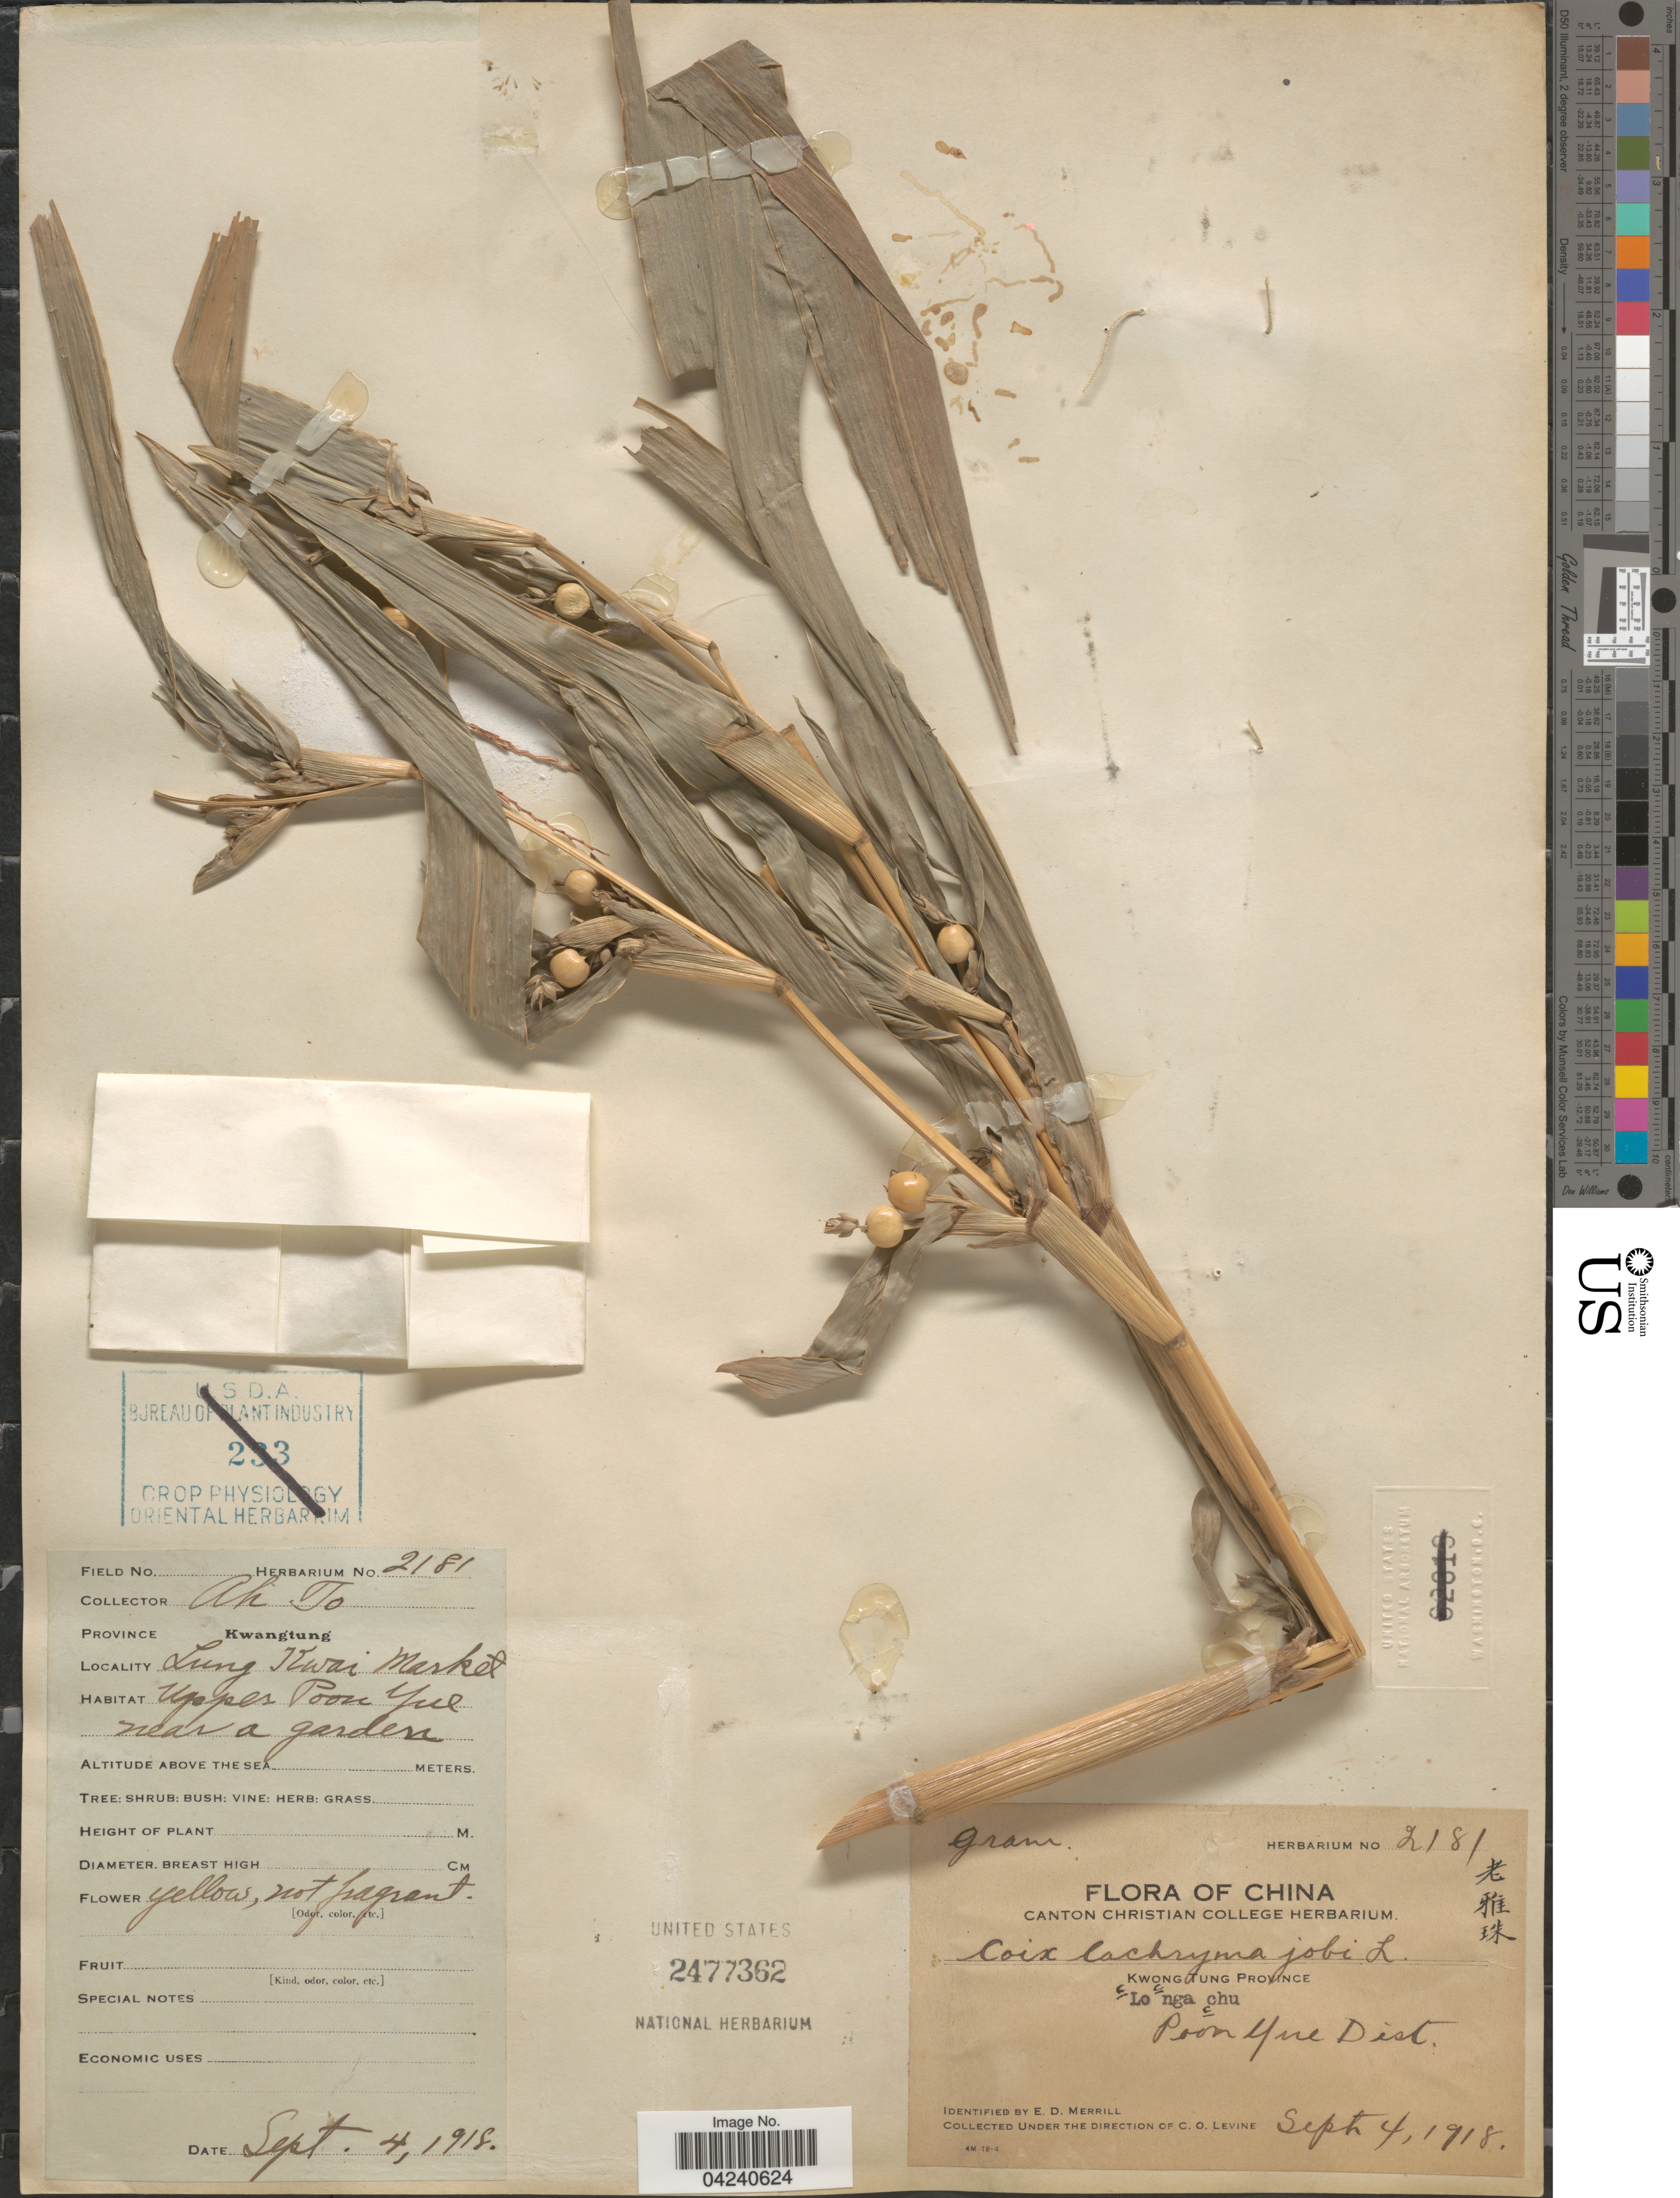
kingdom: Plantae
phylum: Tracheophyta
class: Liliopsida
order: Poales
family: Poaceae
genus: Coix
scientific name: Coix lacryma-jobi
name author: L.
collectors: Ah To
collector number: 2181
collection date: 1918-09-04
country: China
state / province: Guangdong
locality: Province Kwangtung. Lung Kwai Market. Upper Poon Yue near a garden. Lo nga chu. Poon Yue Dist.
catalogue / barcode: US 2477362